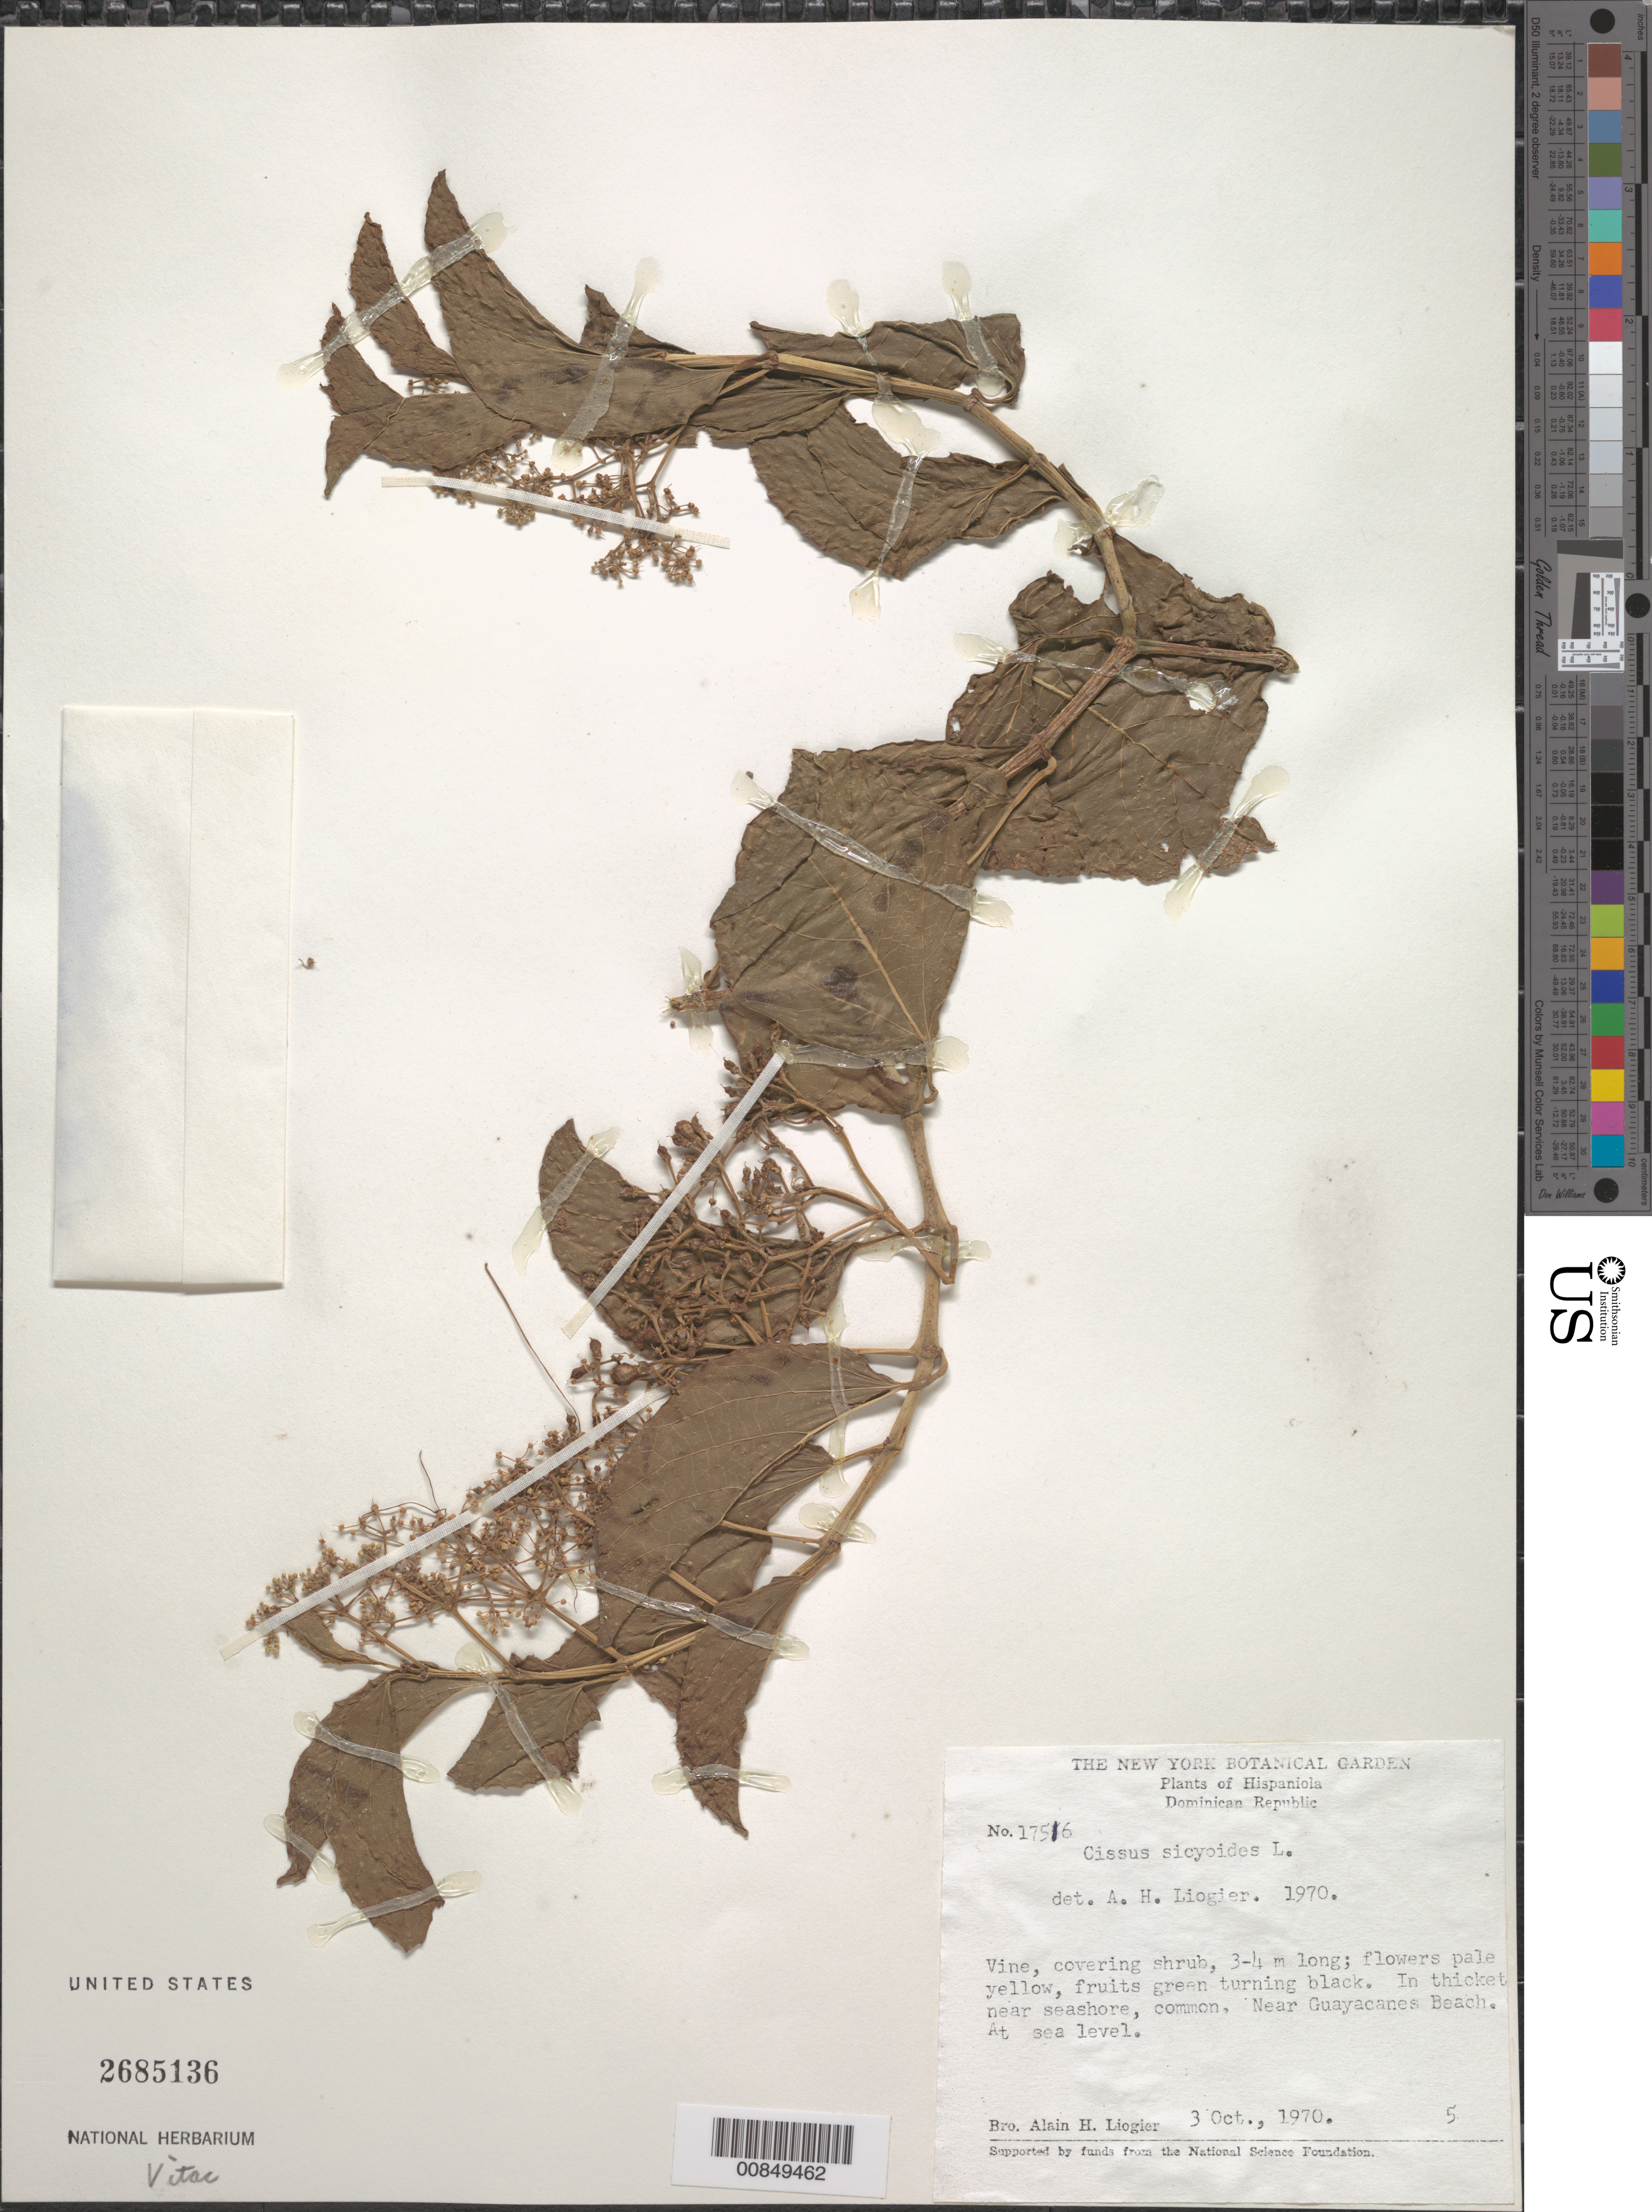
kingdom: Plantae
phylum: Tracheophyta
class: Magnoliopsida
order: Vitales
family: Vitaceae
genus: Cissus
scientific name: Cissus verticillata subsp. verticillata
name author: (L.) Nicolson & C.E. Jarvis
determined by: Liogier, Alain H.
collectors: A. H. Liogier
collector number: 17516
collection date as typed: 03 Oct 1970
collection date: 1970-10-03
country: Dominican Republic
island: Hispaniola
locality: Near Guayacanes Beach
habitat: In thicket near seashore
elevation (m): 0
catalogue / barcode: US 2685136